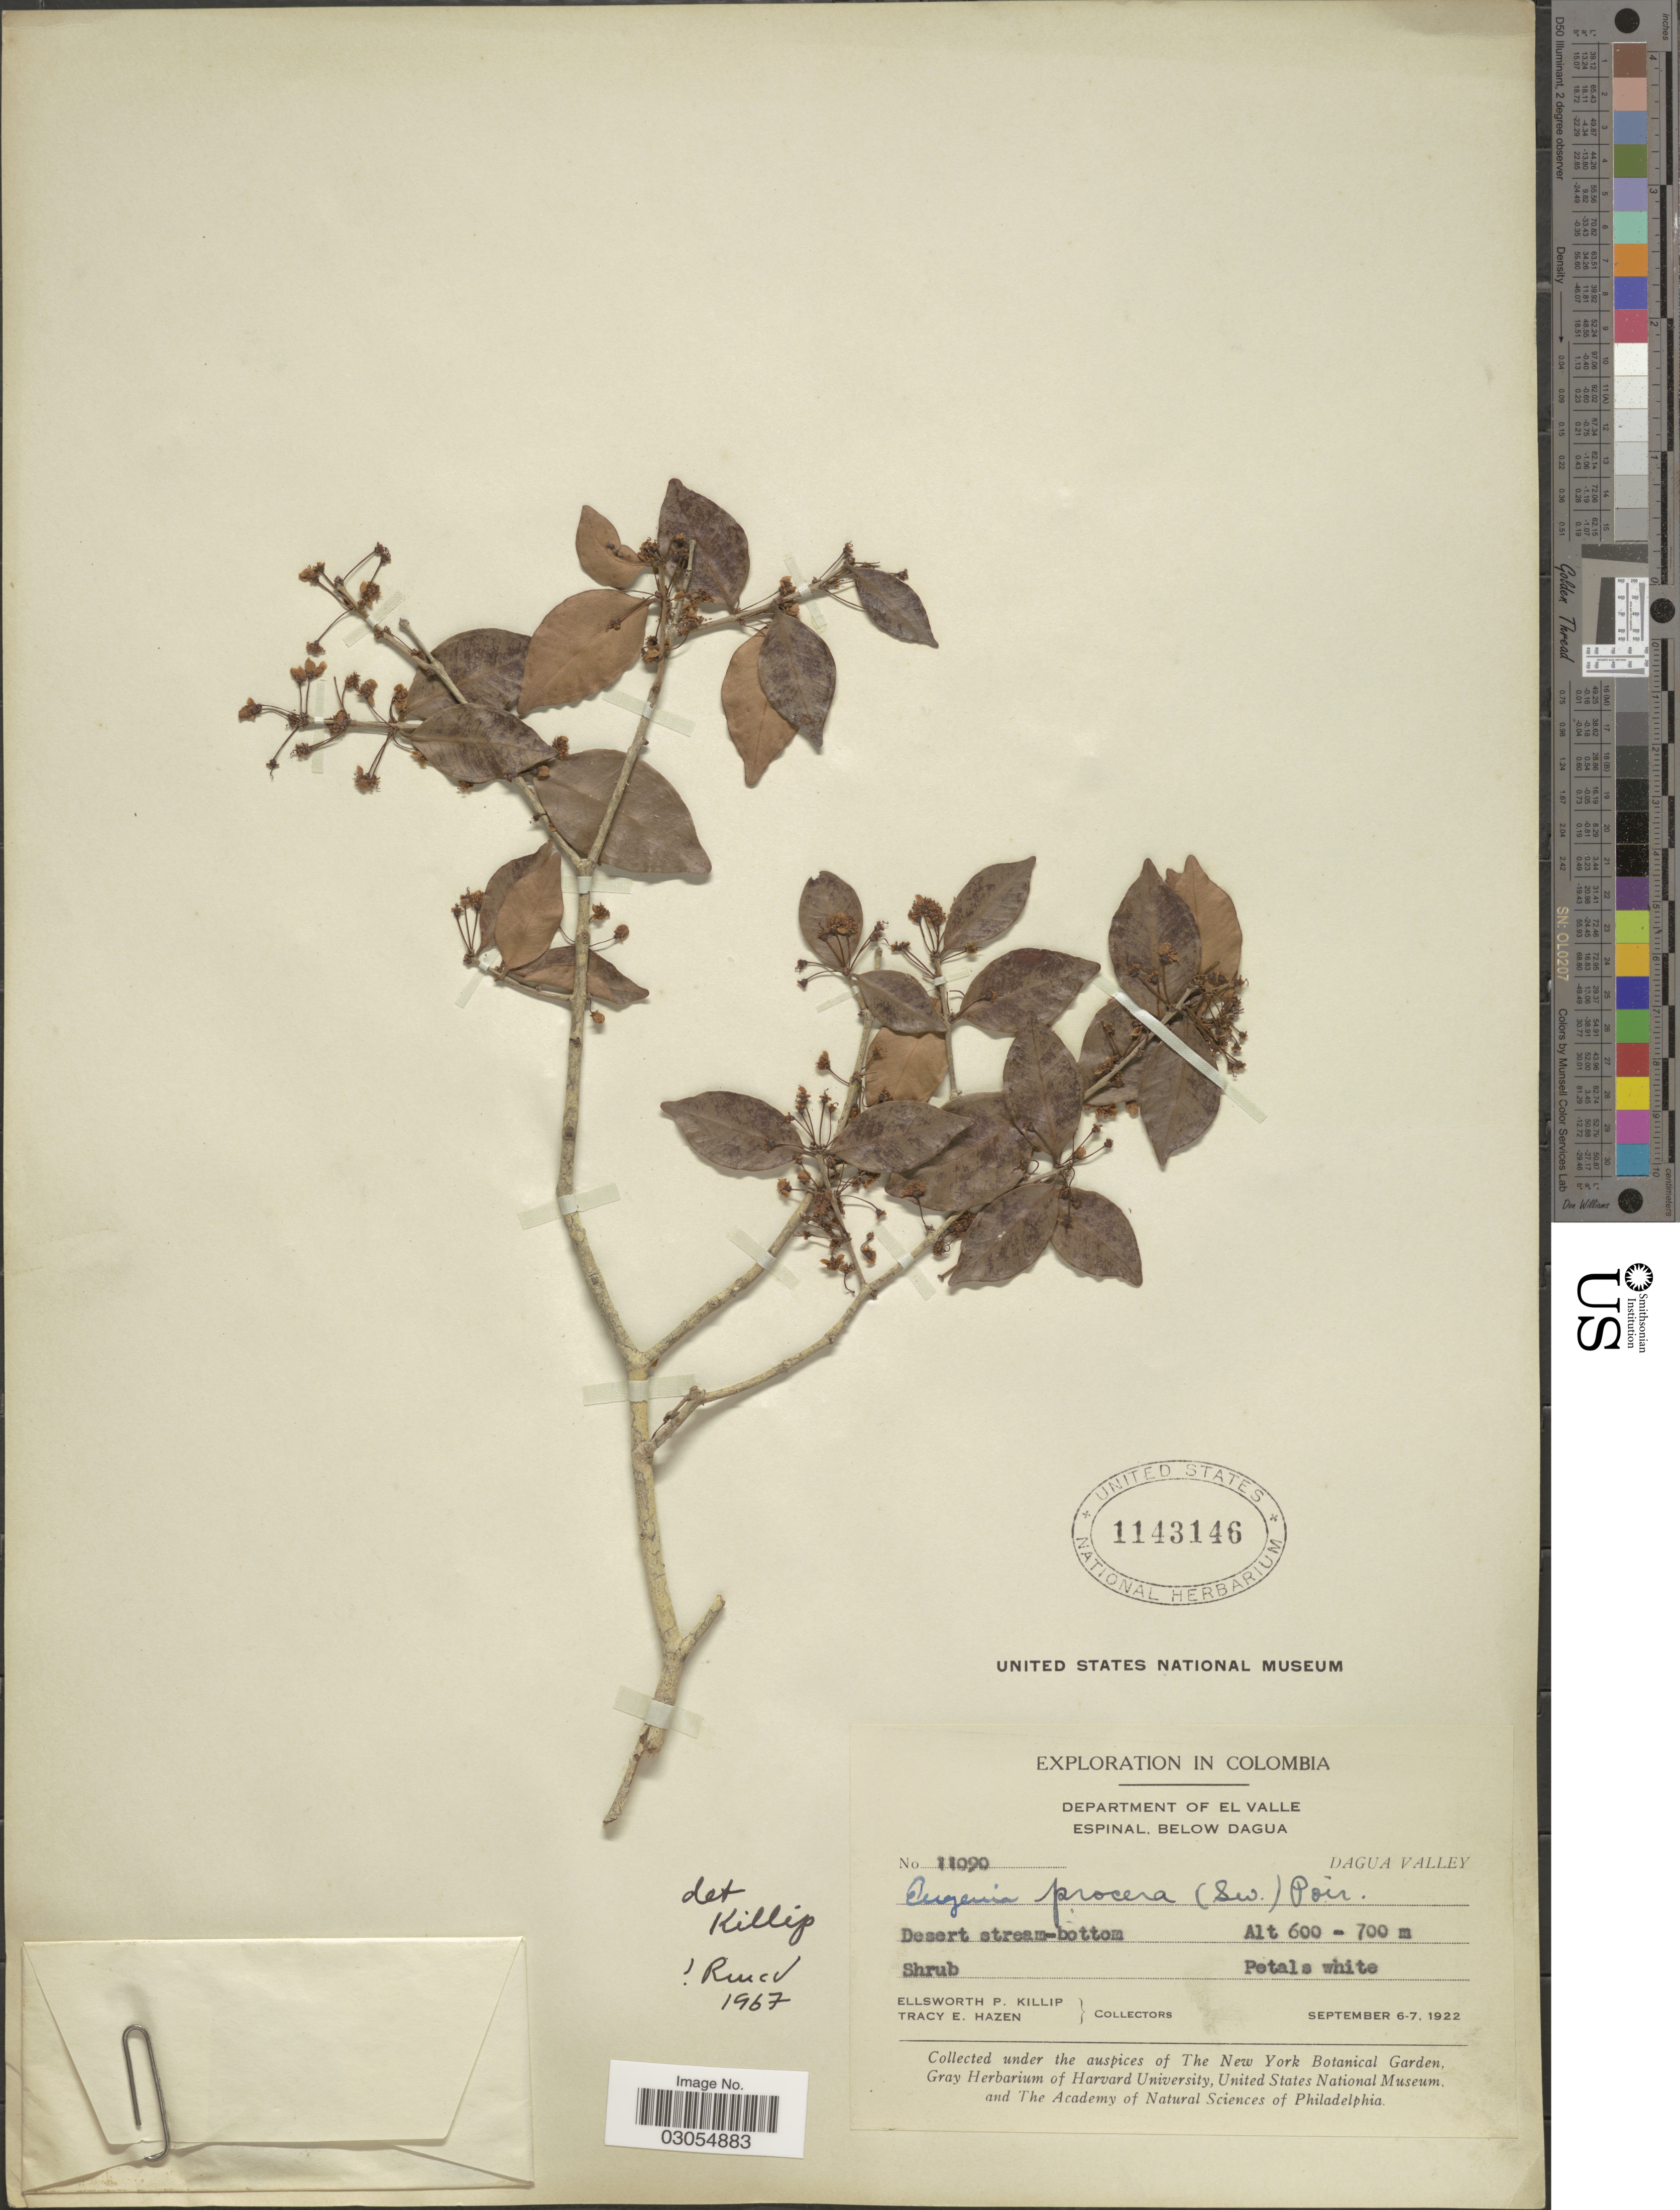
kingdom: Plantae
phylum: Tracheophyta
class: Magnoliopsida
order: Myrtales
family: Myrtaceae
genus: Eugenia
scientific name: Eugenia procera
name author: (Sw.) Poir.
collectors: E. P. Killip & T. E. Hazen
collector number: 11090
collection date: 1922-09-06/1922-09-07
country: Colombia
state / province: Valle del Cauca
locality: Department of El Valle. Espinal, below Dagua. Dagua Valley.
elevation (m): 600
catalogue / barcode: US 1143146